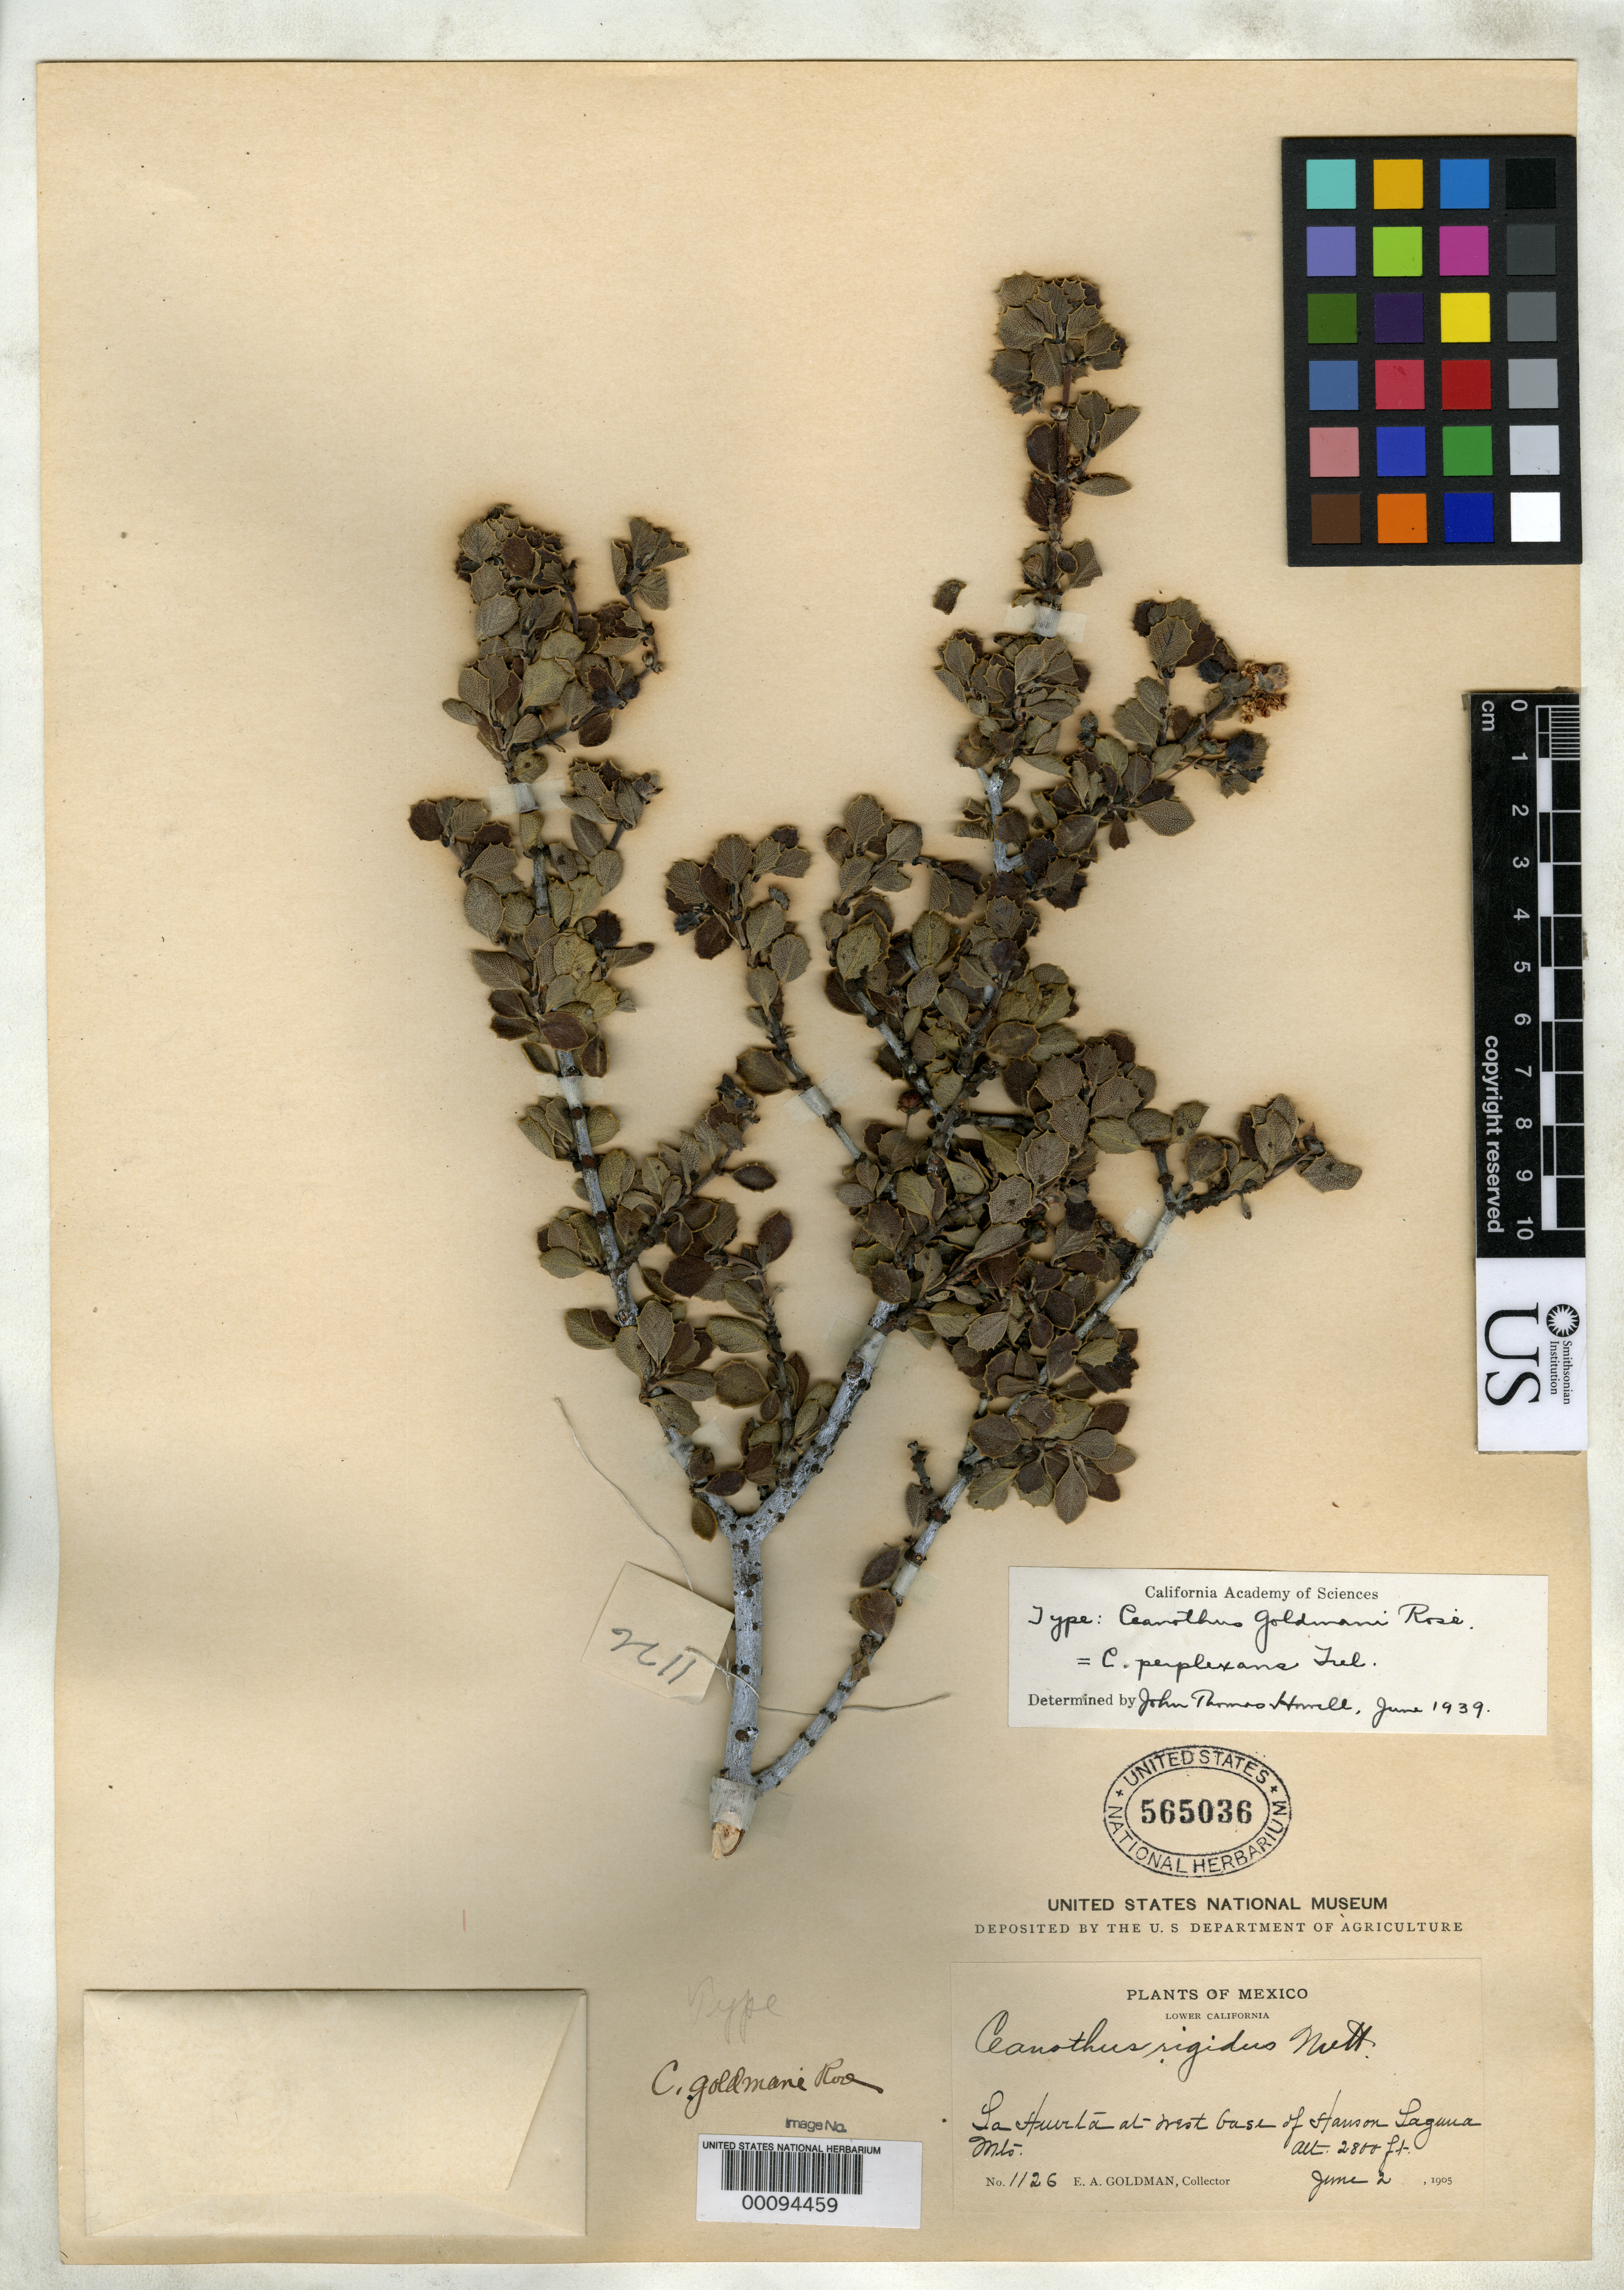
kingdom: Plantae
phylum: Tracheophyta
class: Magnoliopsida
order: Rosales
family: Rhamnaceae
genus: Ceanothus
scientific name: Ceanothus goldmanii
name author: Rose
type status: Holotype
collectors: E. A. Goldman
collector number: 1126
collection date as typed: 02 Jun 1905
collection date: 1905-06-02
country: Mexico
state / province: Baja California Norte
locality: La Huerta.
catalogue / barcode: US 565036